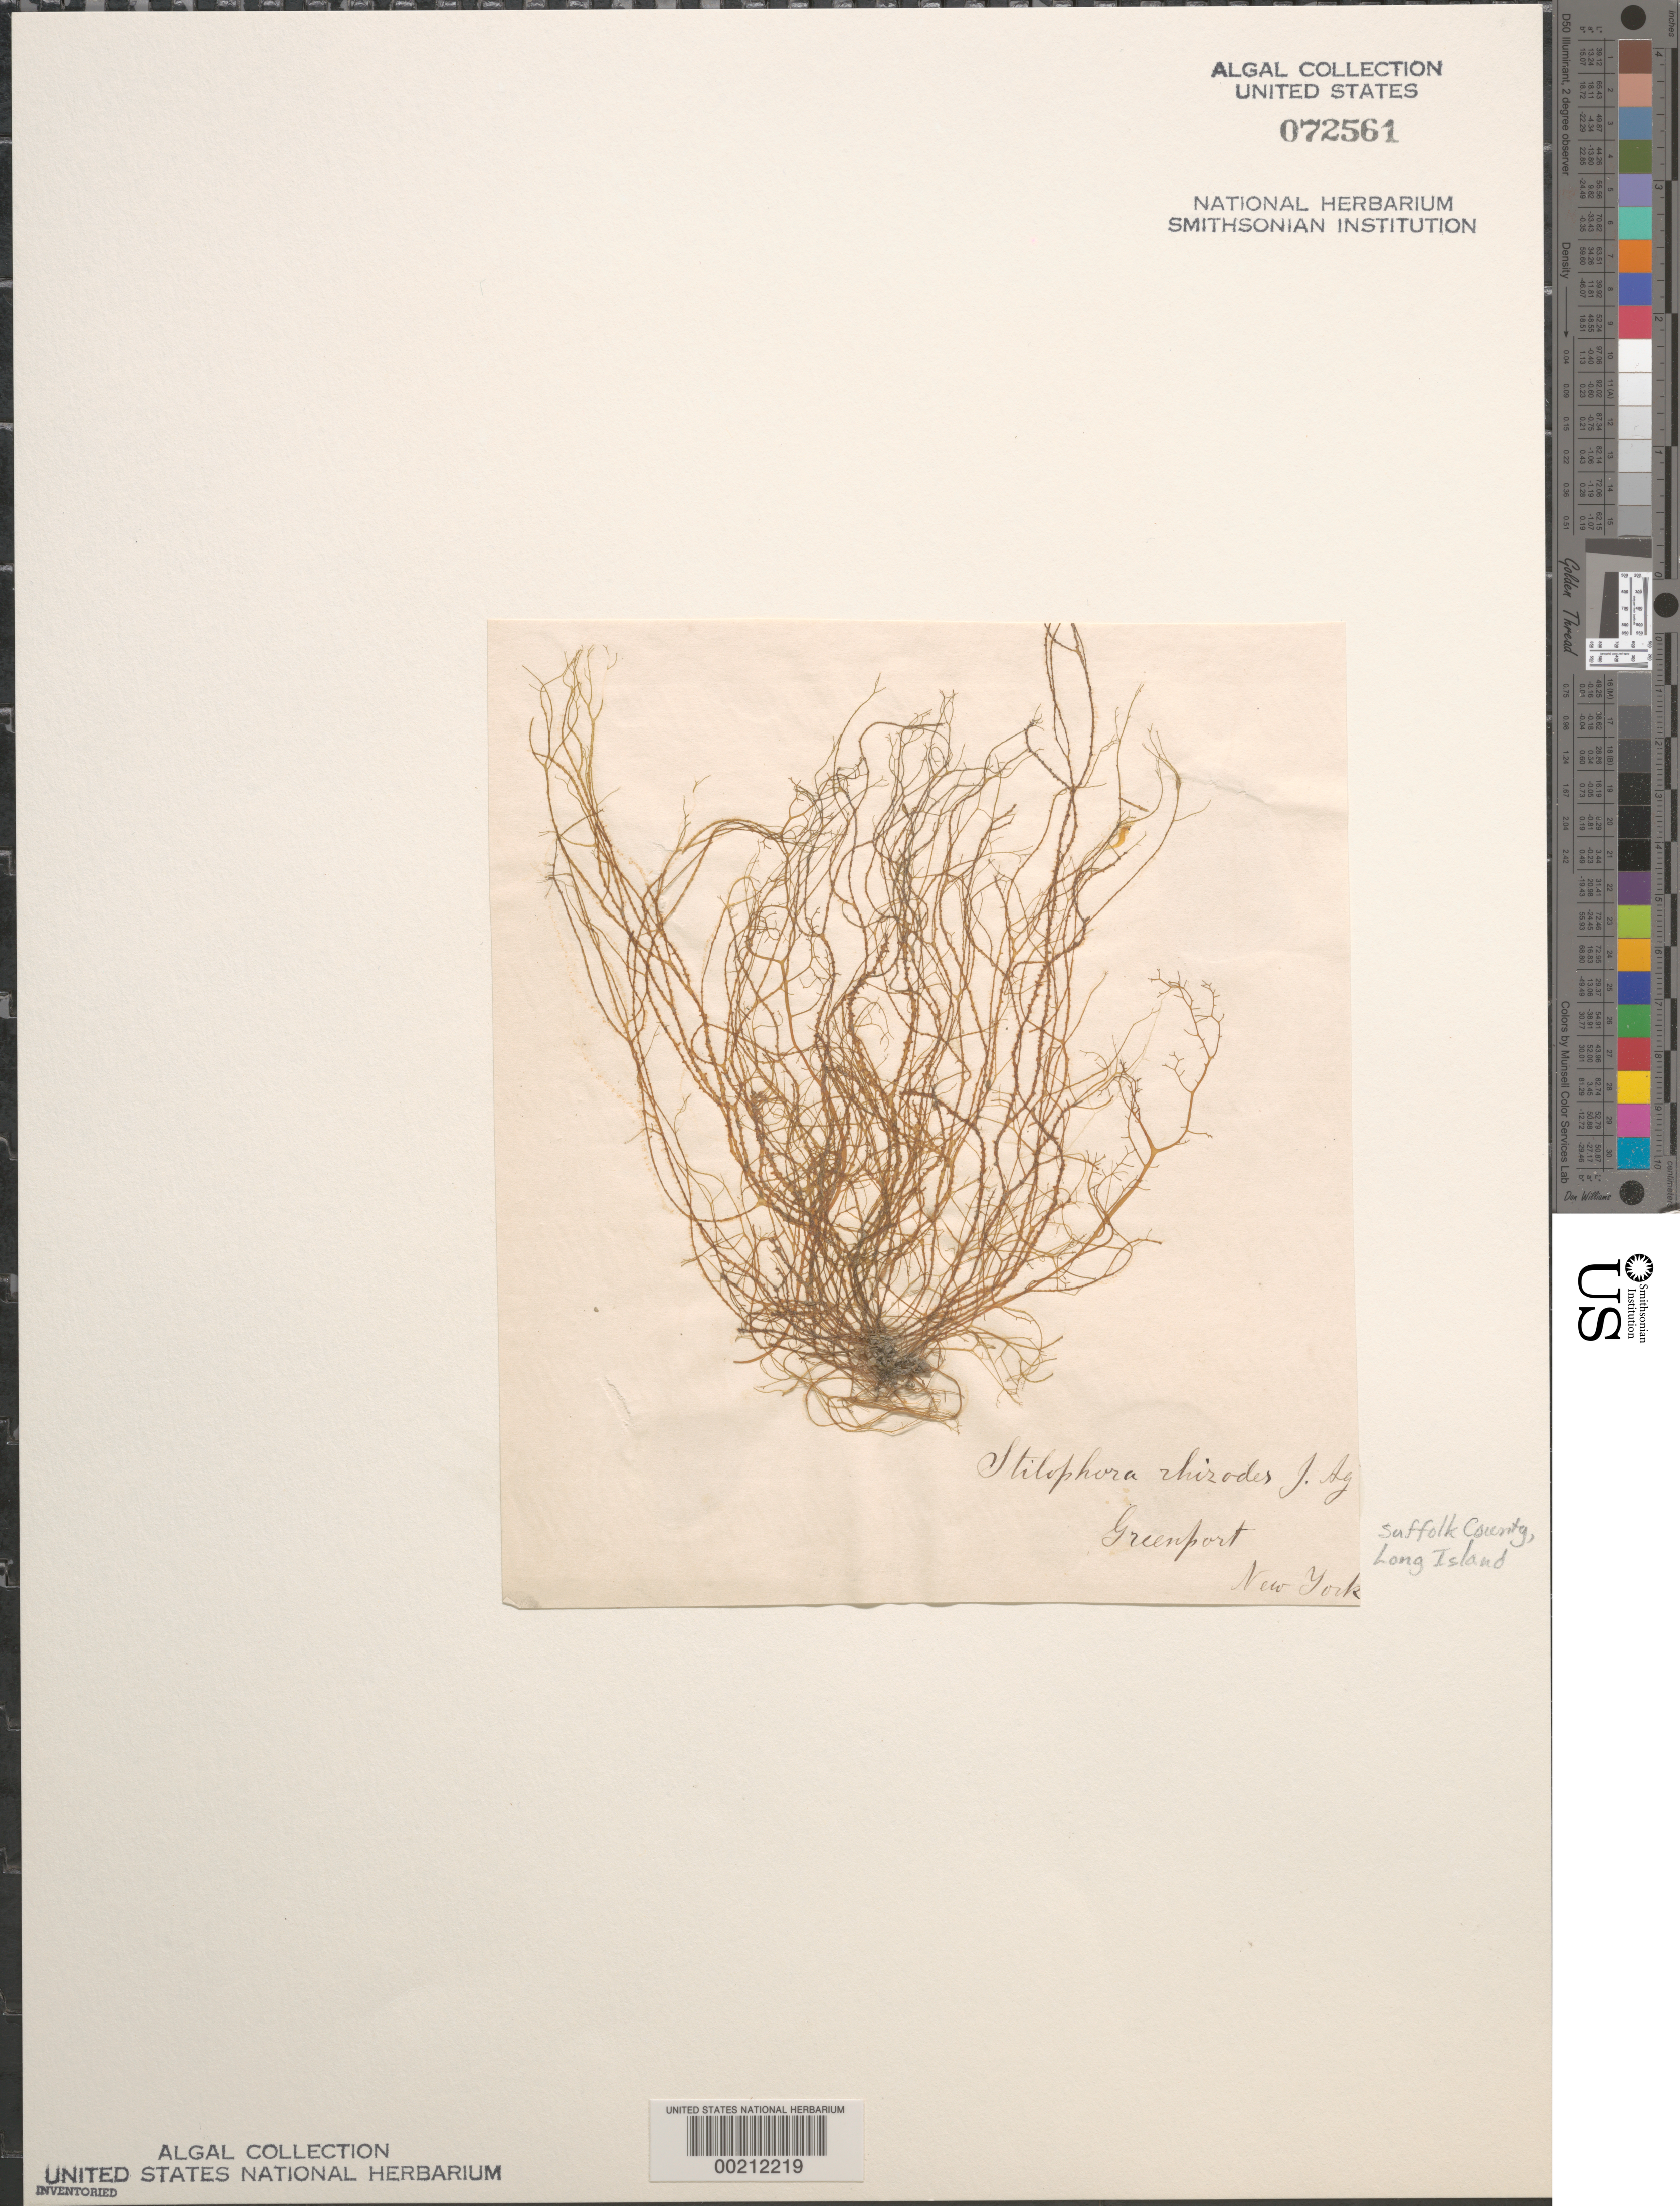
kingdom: Chromista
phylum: Ochrophyta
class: Phaeophyceae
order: Ectocarpales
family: Chordariaceae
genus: Stilophora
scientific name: Stilophora tenella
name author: (Esper) P.C. Silva in P.C. Silva et al.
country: United States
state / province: New York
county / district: Suffolk County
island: Long Island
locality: Greenport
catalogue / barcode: US 72561